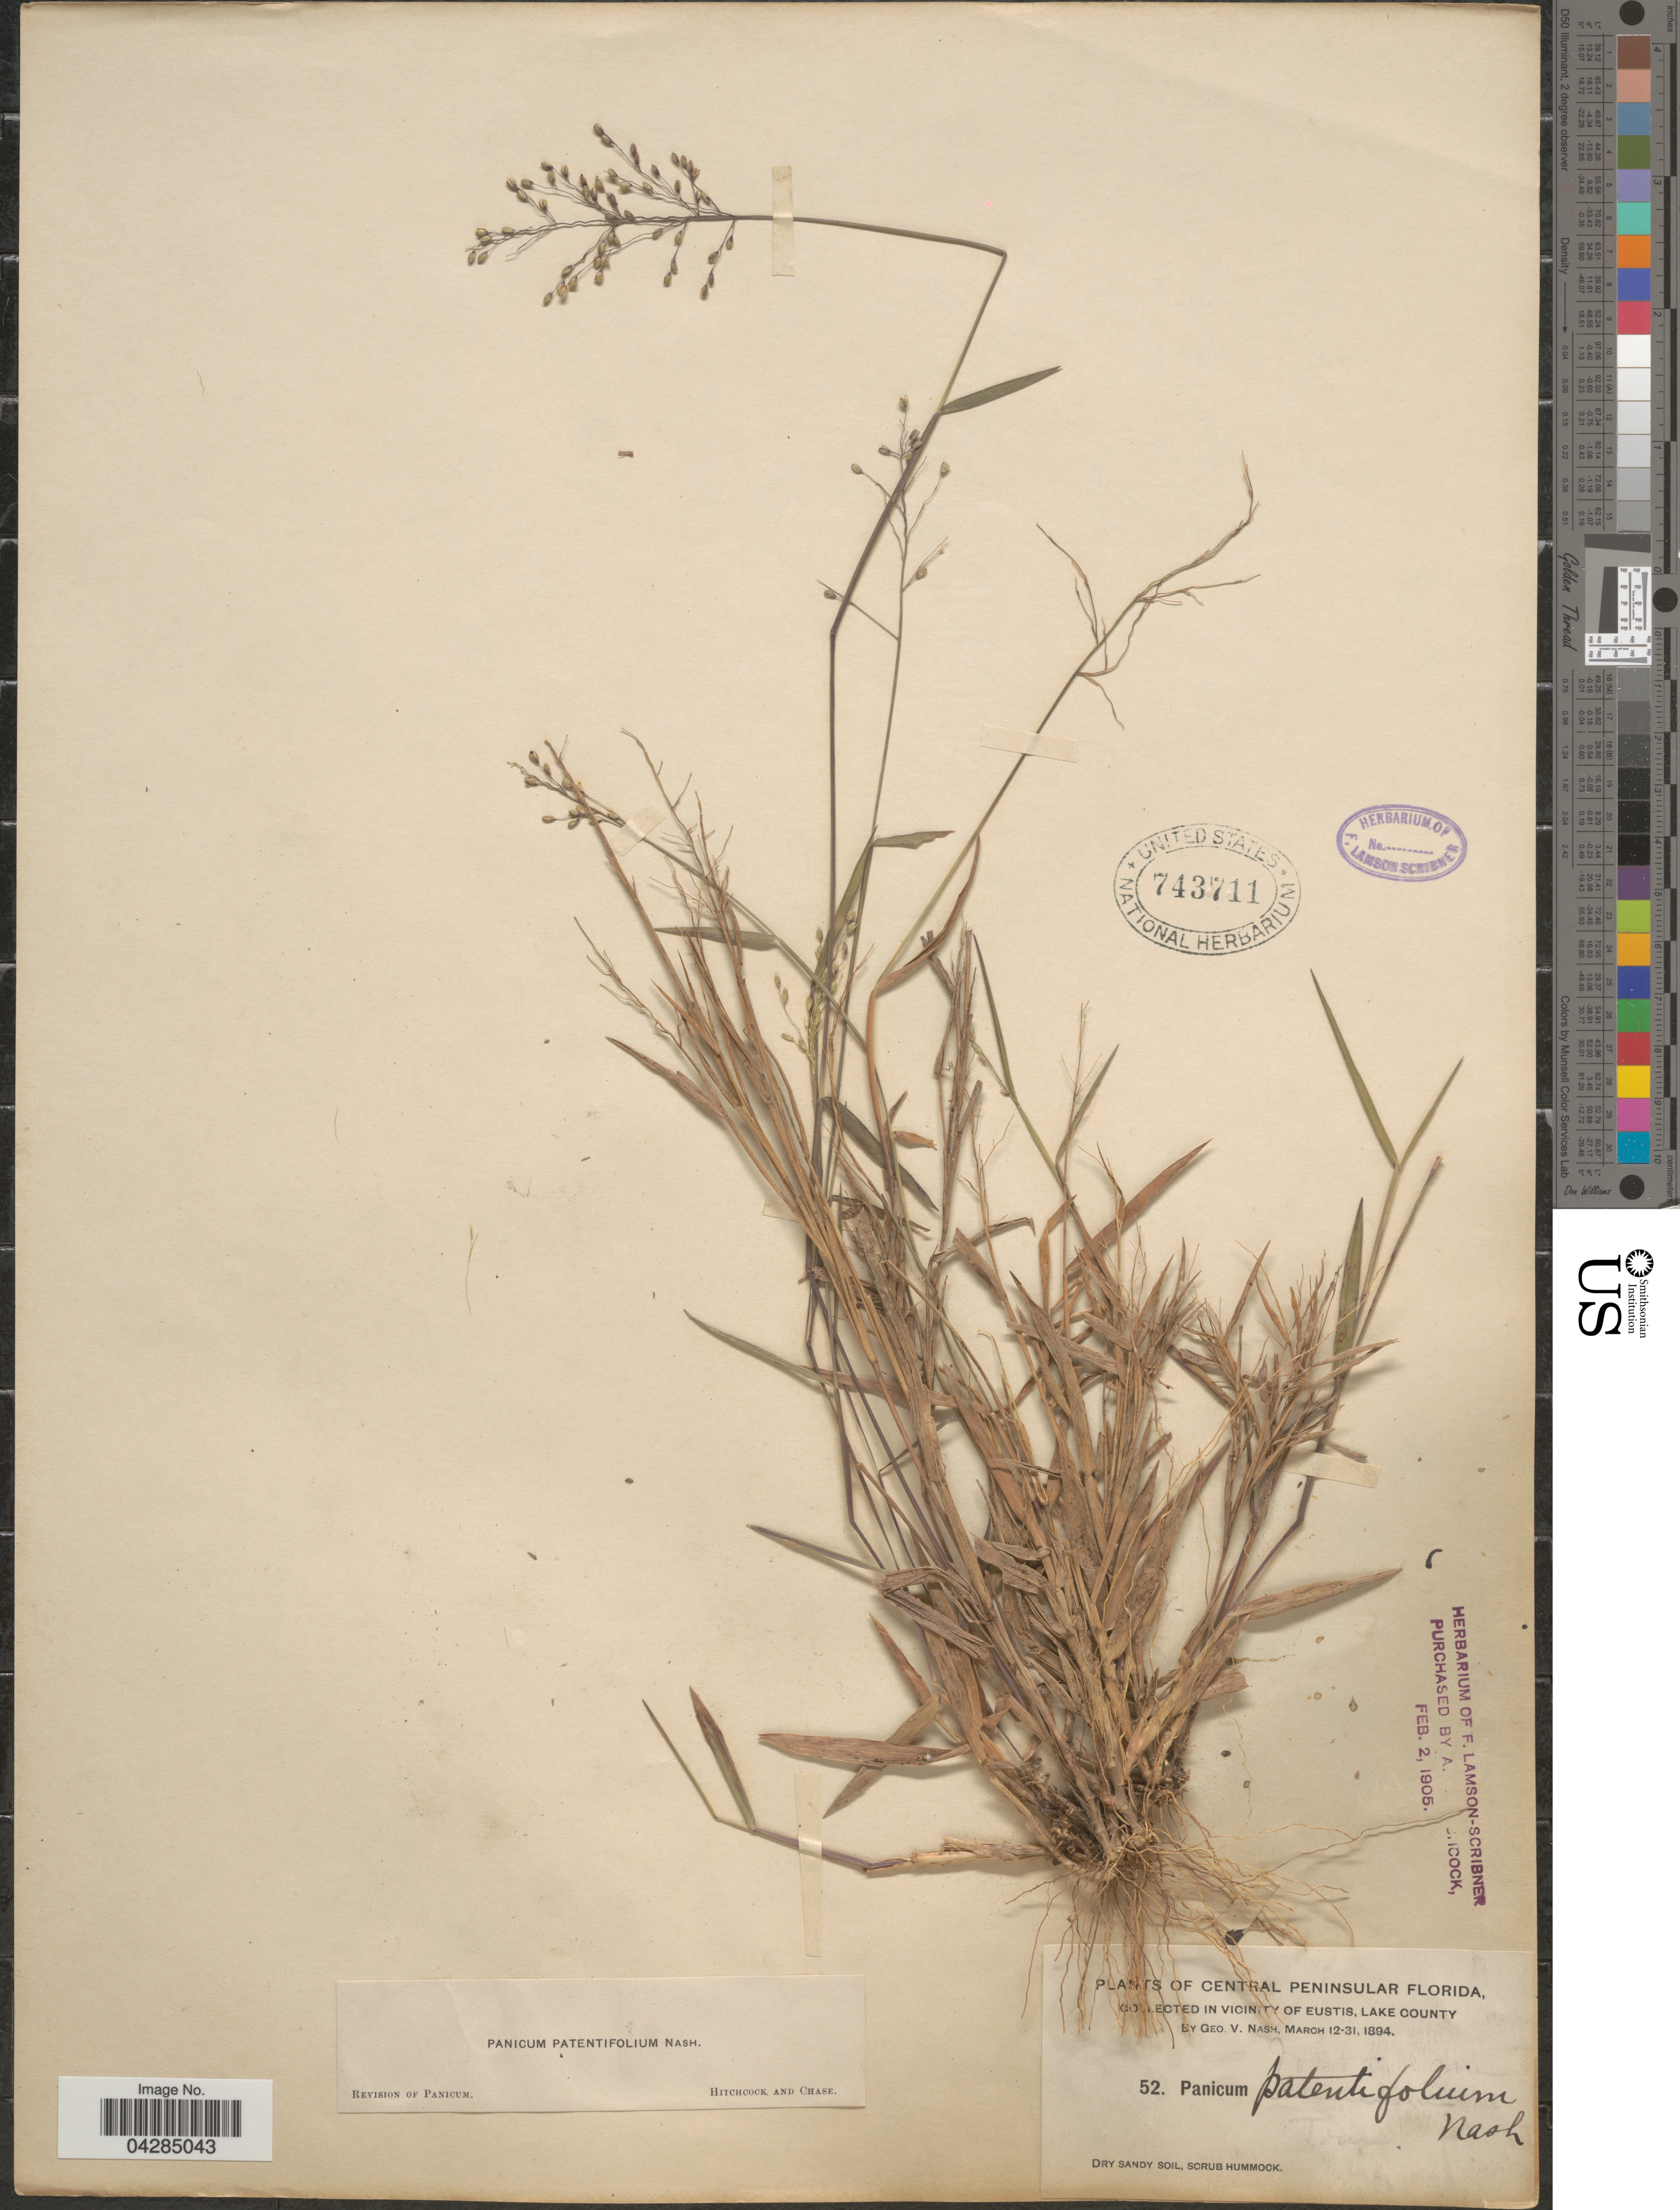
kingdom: Plantae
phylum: Tracheophyta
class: Liliopsida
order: Poales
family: Poaceae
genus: Dichanthelium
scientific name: Dichanthelium portoricense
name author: (Desv. ex Ham.) B.F. Hansen & Wunderlin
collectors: G. V. Nash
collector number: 52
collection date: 1894-03-13/1894-03-31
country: United States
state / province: Florida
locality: Central Peninsular Florida, in vicinity of Eustis, Lake County.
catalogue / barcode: US 743711